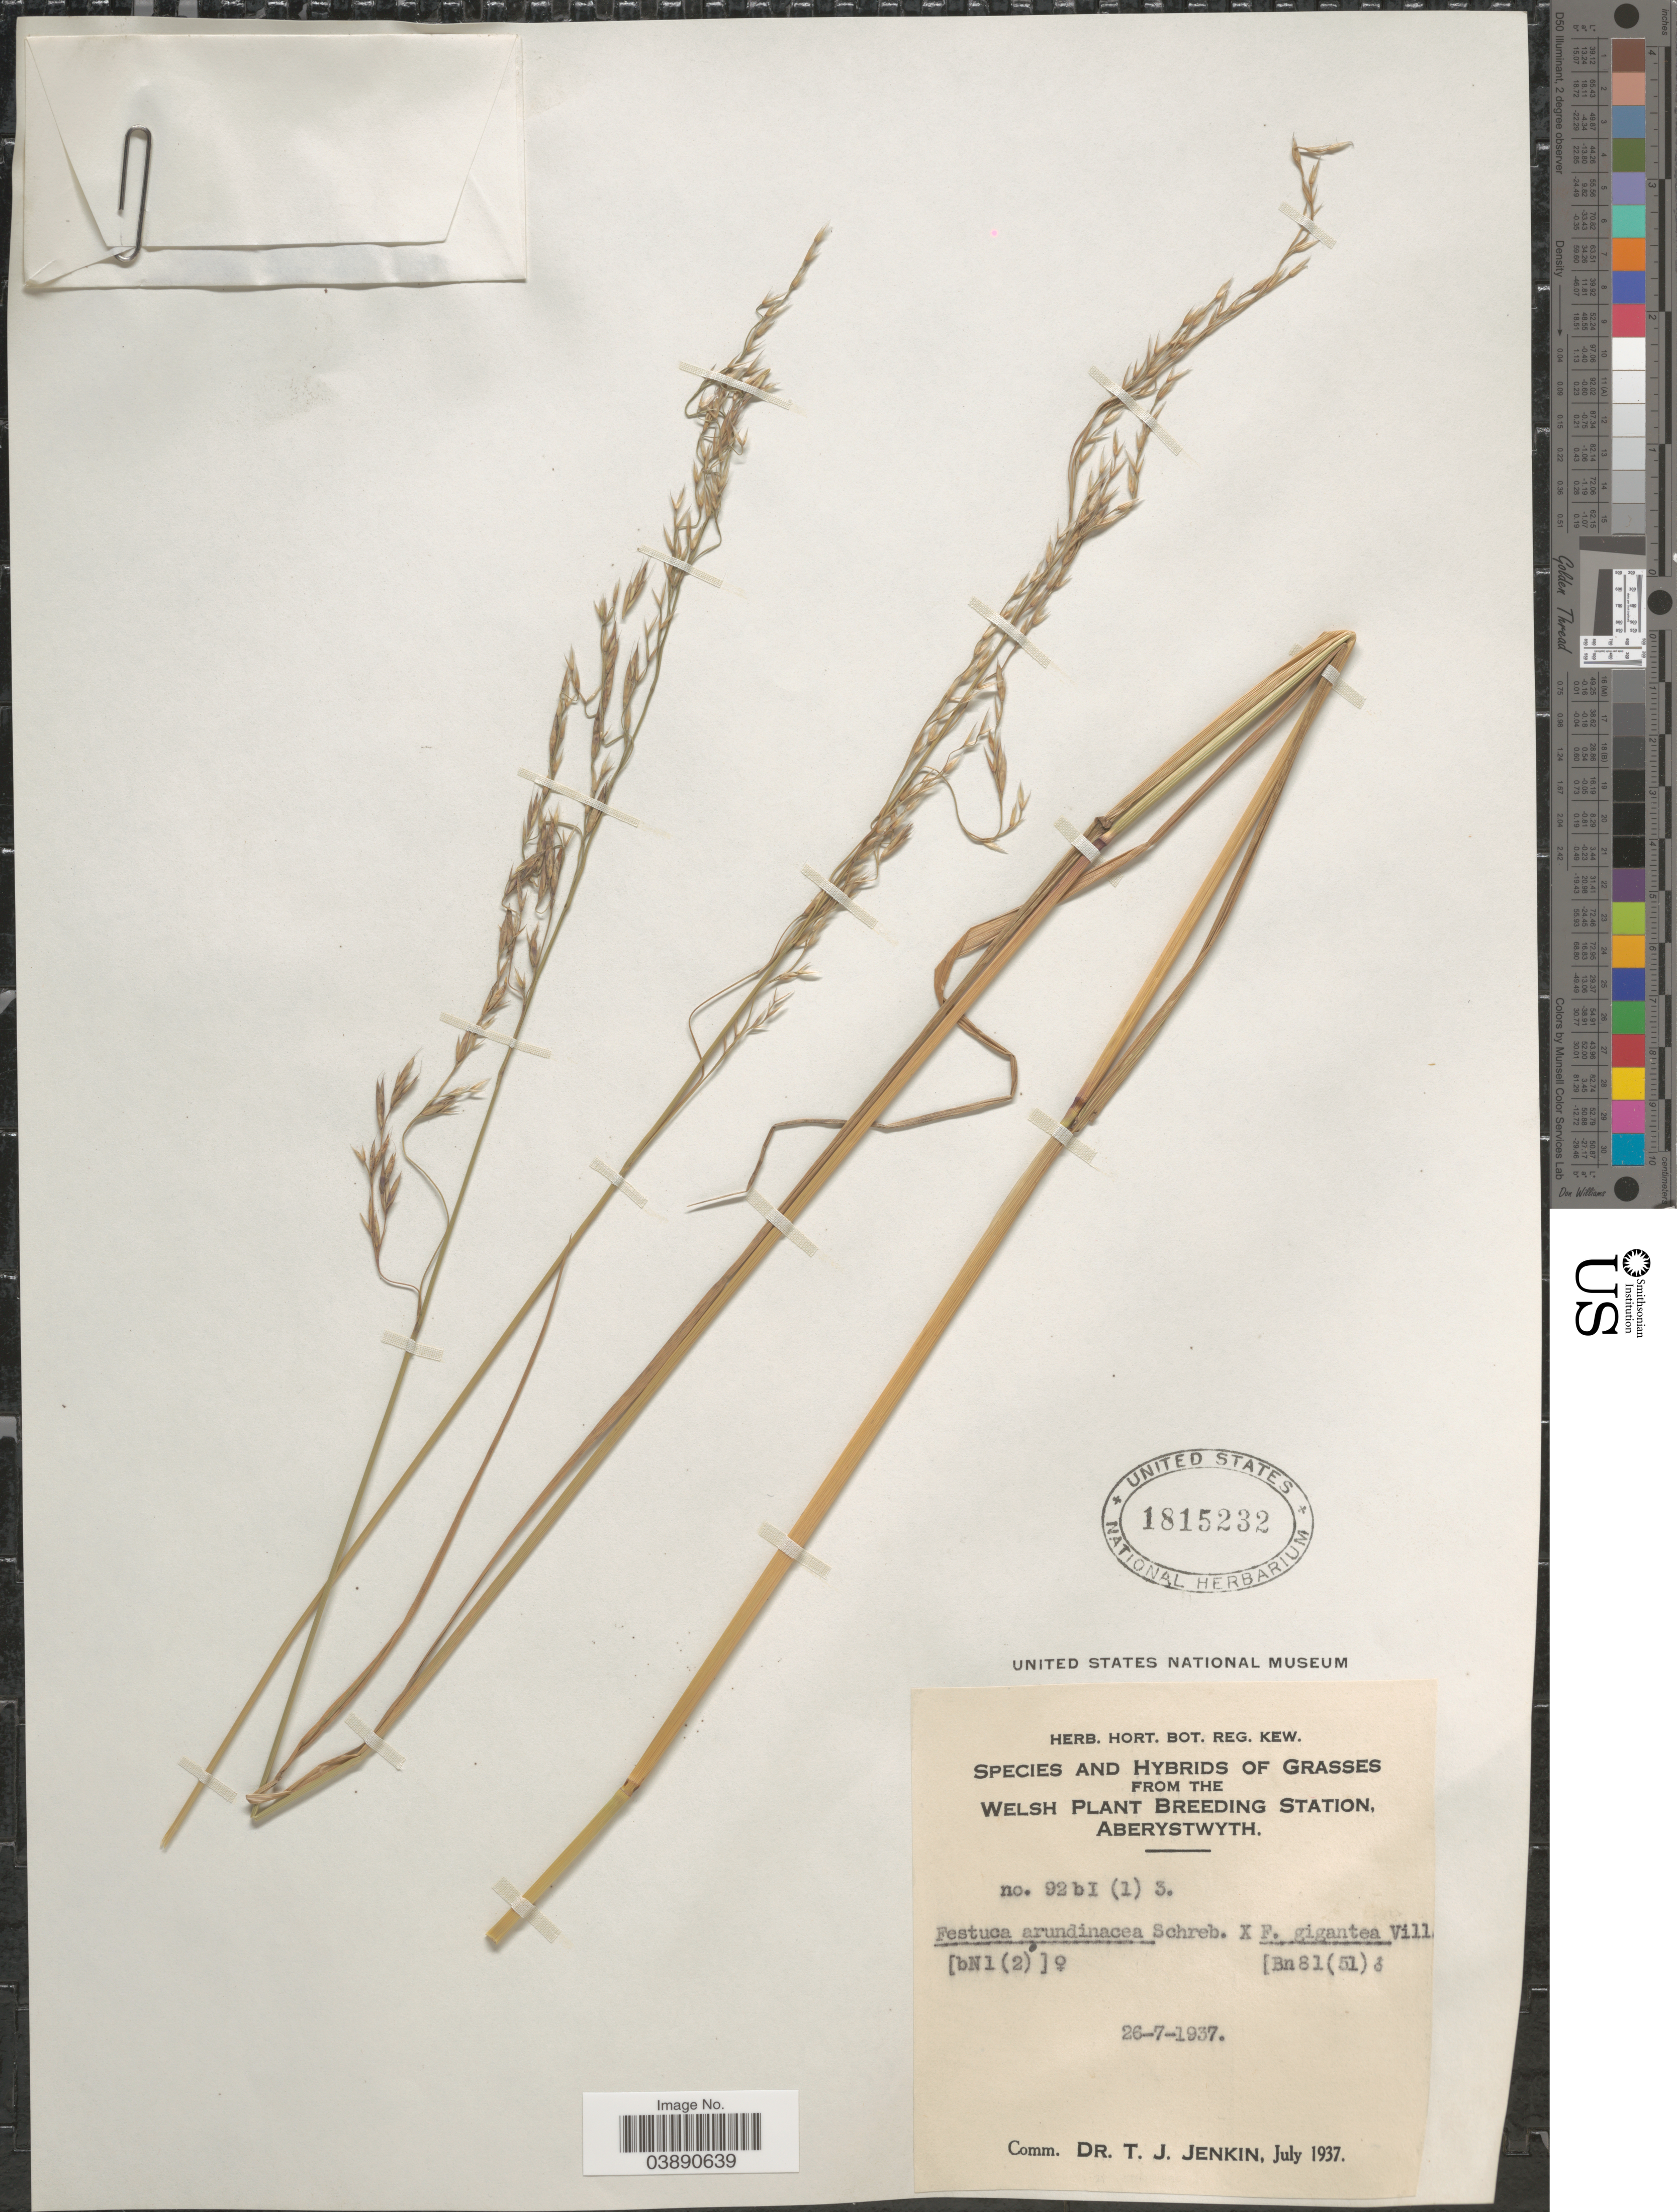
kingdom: Plantae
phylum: Tracheophyta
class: Liliopsida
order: Poales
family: Poaceae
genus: Festuca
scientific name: Festuca sp.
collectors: Ex herb. Hort. Bot. Reg. Kew.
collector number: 92b I (1) 3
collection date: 1937-07-26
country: United Kingdom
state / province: Wales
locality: Welsh Plant Breeding Station, Aberystwyth.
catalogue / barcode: US 1815232